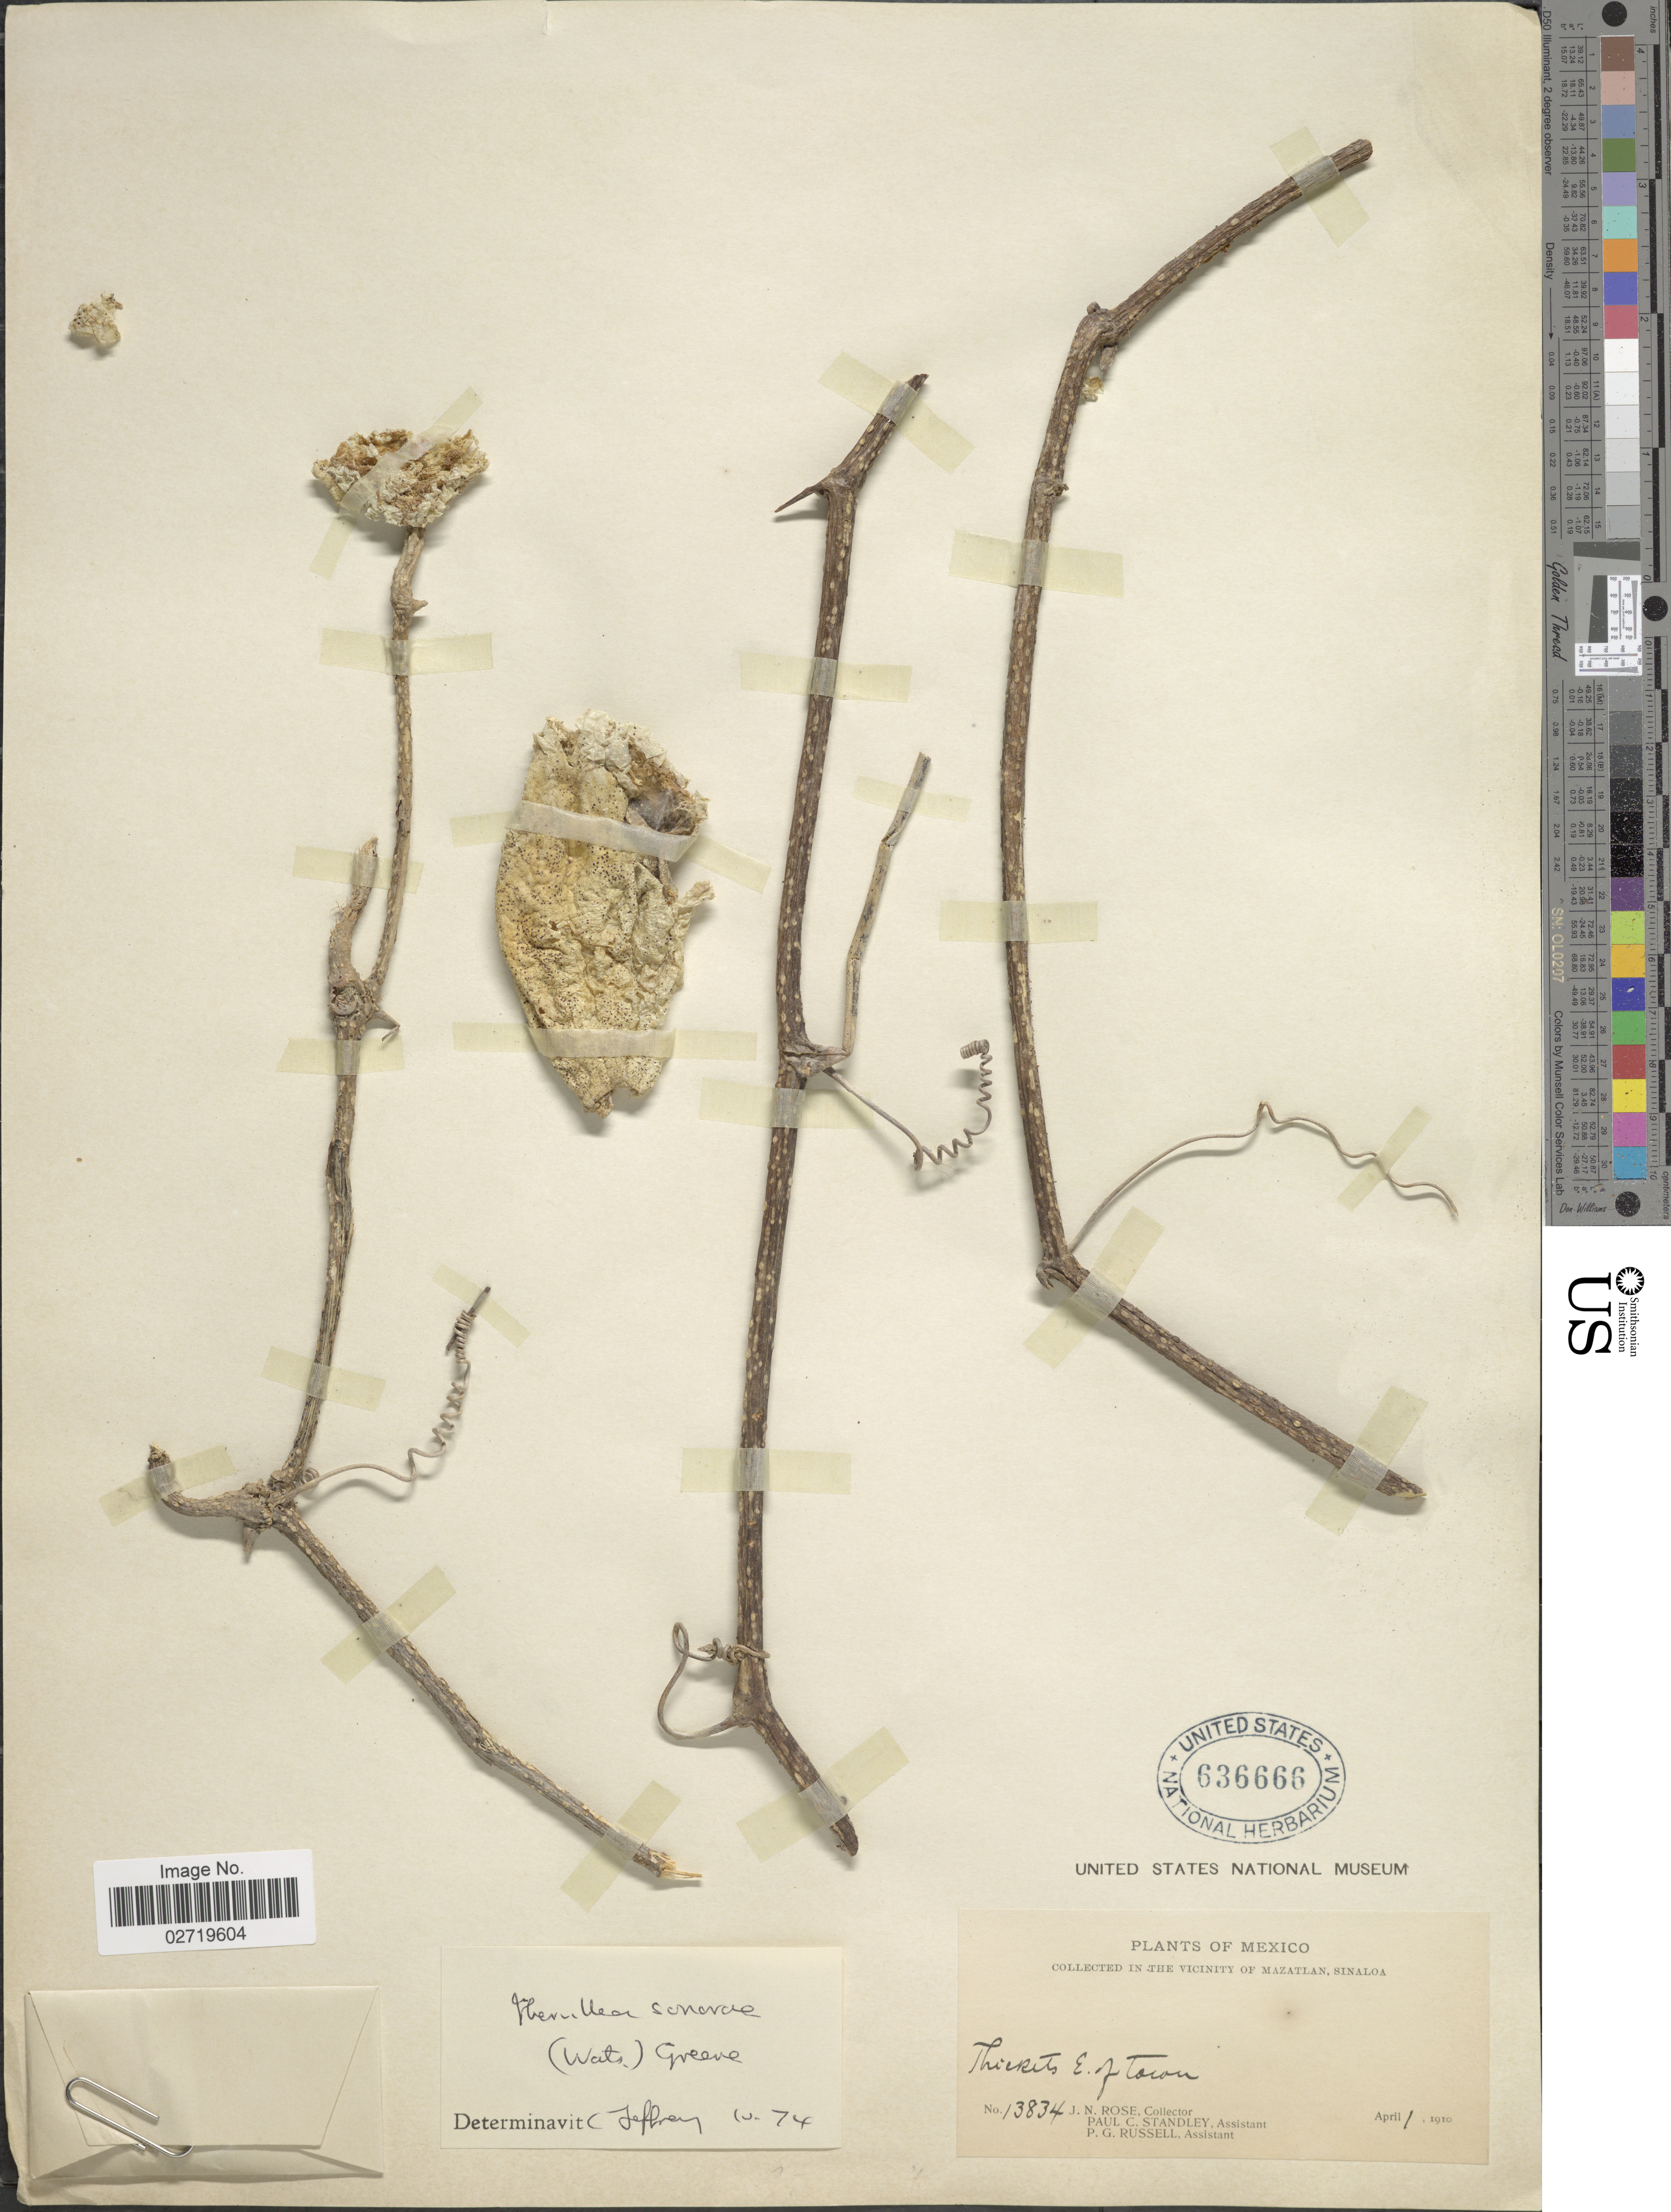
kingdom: Plantae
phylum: Tracheophyta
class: Magnoliopsida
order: Cucurbitales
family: Cucurbitaceae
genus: Ibervillea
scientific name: Ibervillea sonorae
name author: (S. Watson) Greene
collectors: J. N. Rose, P. C. Standley & P. G. Russell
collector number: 13834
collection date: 1910-04-01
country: Mexico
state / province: Sinaloa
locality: In the Vicinity of Mazatlan, Thickets E of Town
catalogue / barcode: US 636666